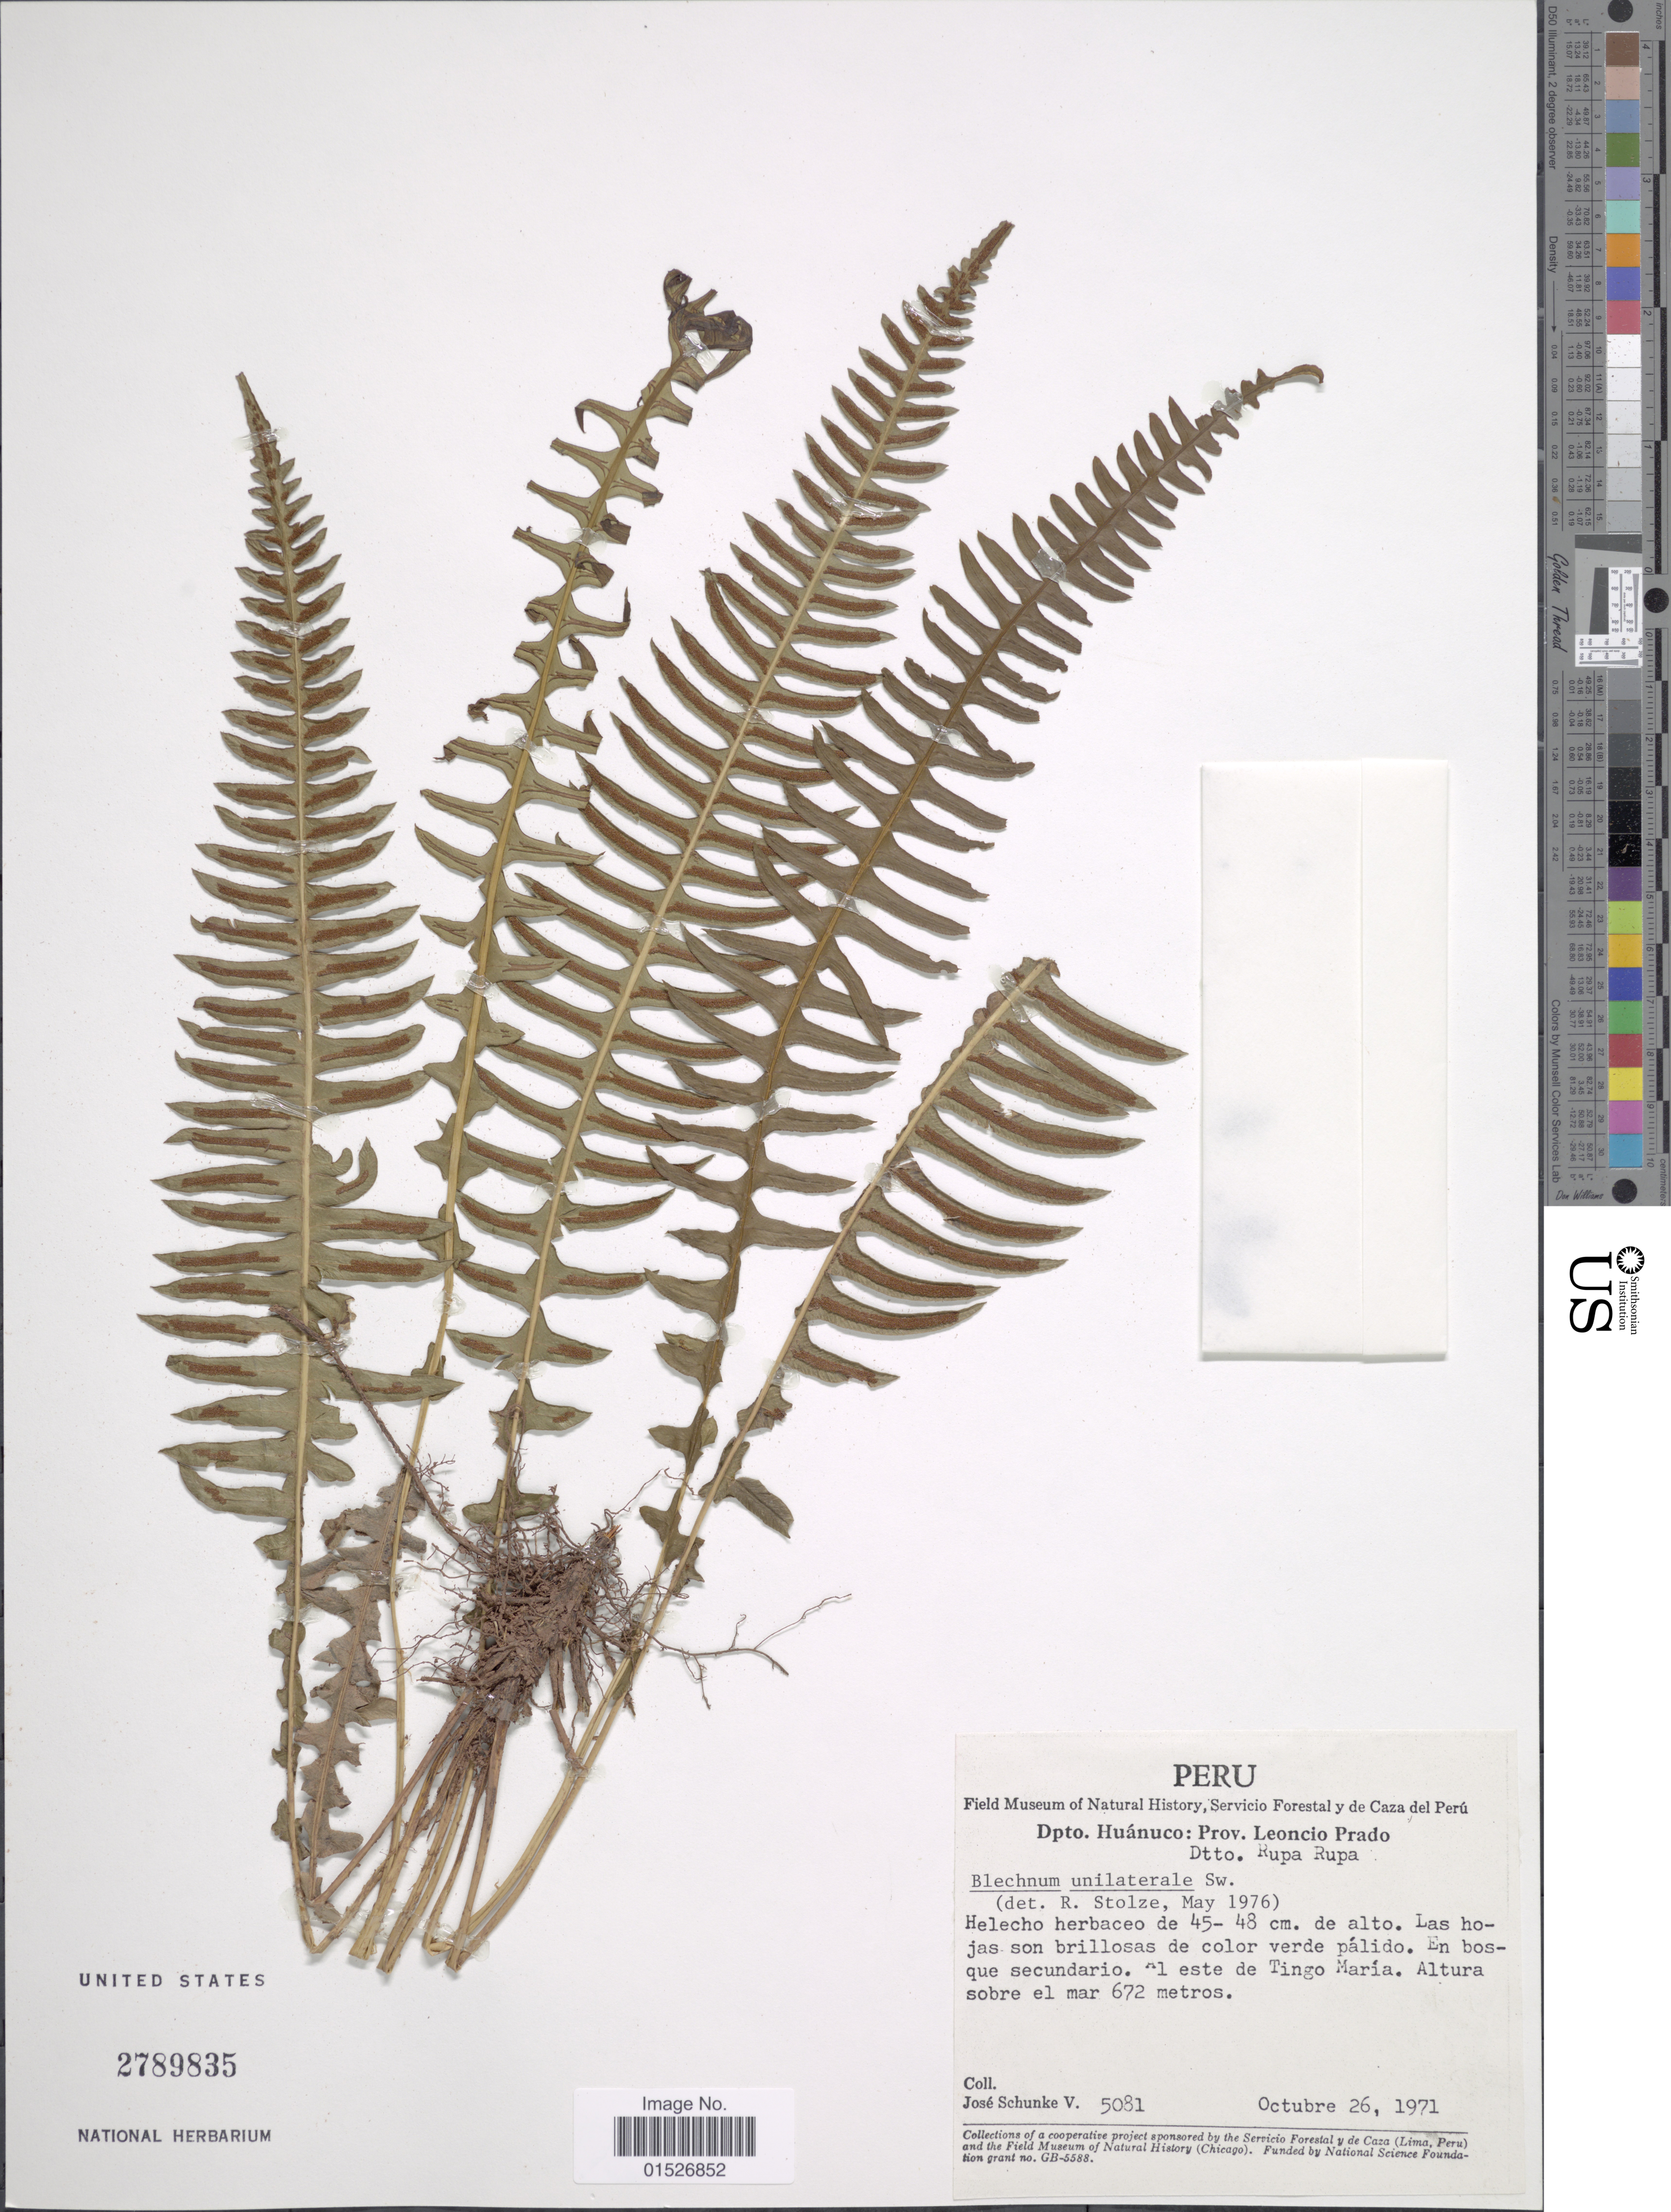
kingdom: Plantae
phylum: Tracheophyta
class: Polypodiopsida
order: Polypodiales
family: Blechnaceae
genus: Blechnum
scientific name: Blechnum polypodioides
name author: Raddi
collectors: J. M. Schunke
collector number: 5081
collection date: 1971-10-26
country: Peru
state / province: Huánuco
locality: Dpto. Huanuco: Prov. Leoncio Prado. Dtto. Rupa Rupa, Al este de Tingo Maria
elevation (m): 672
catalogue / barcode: US 2789835